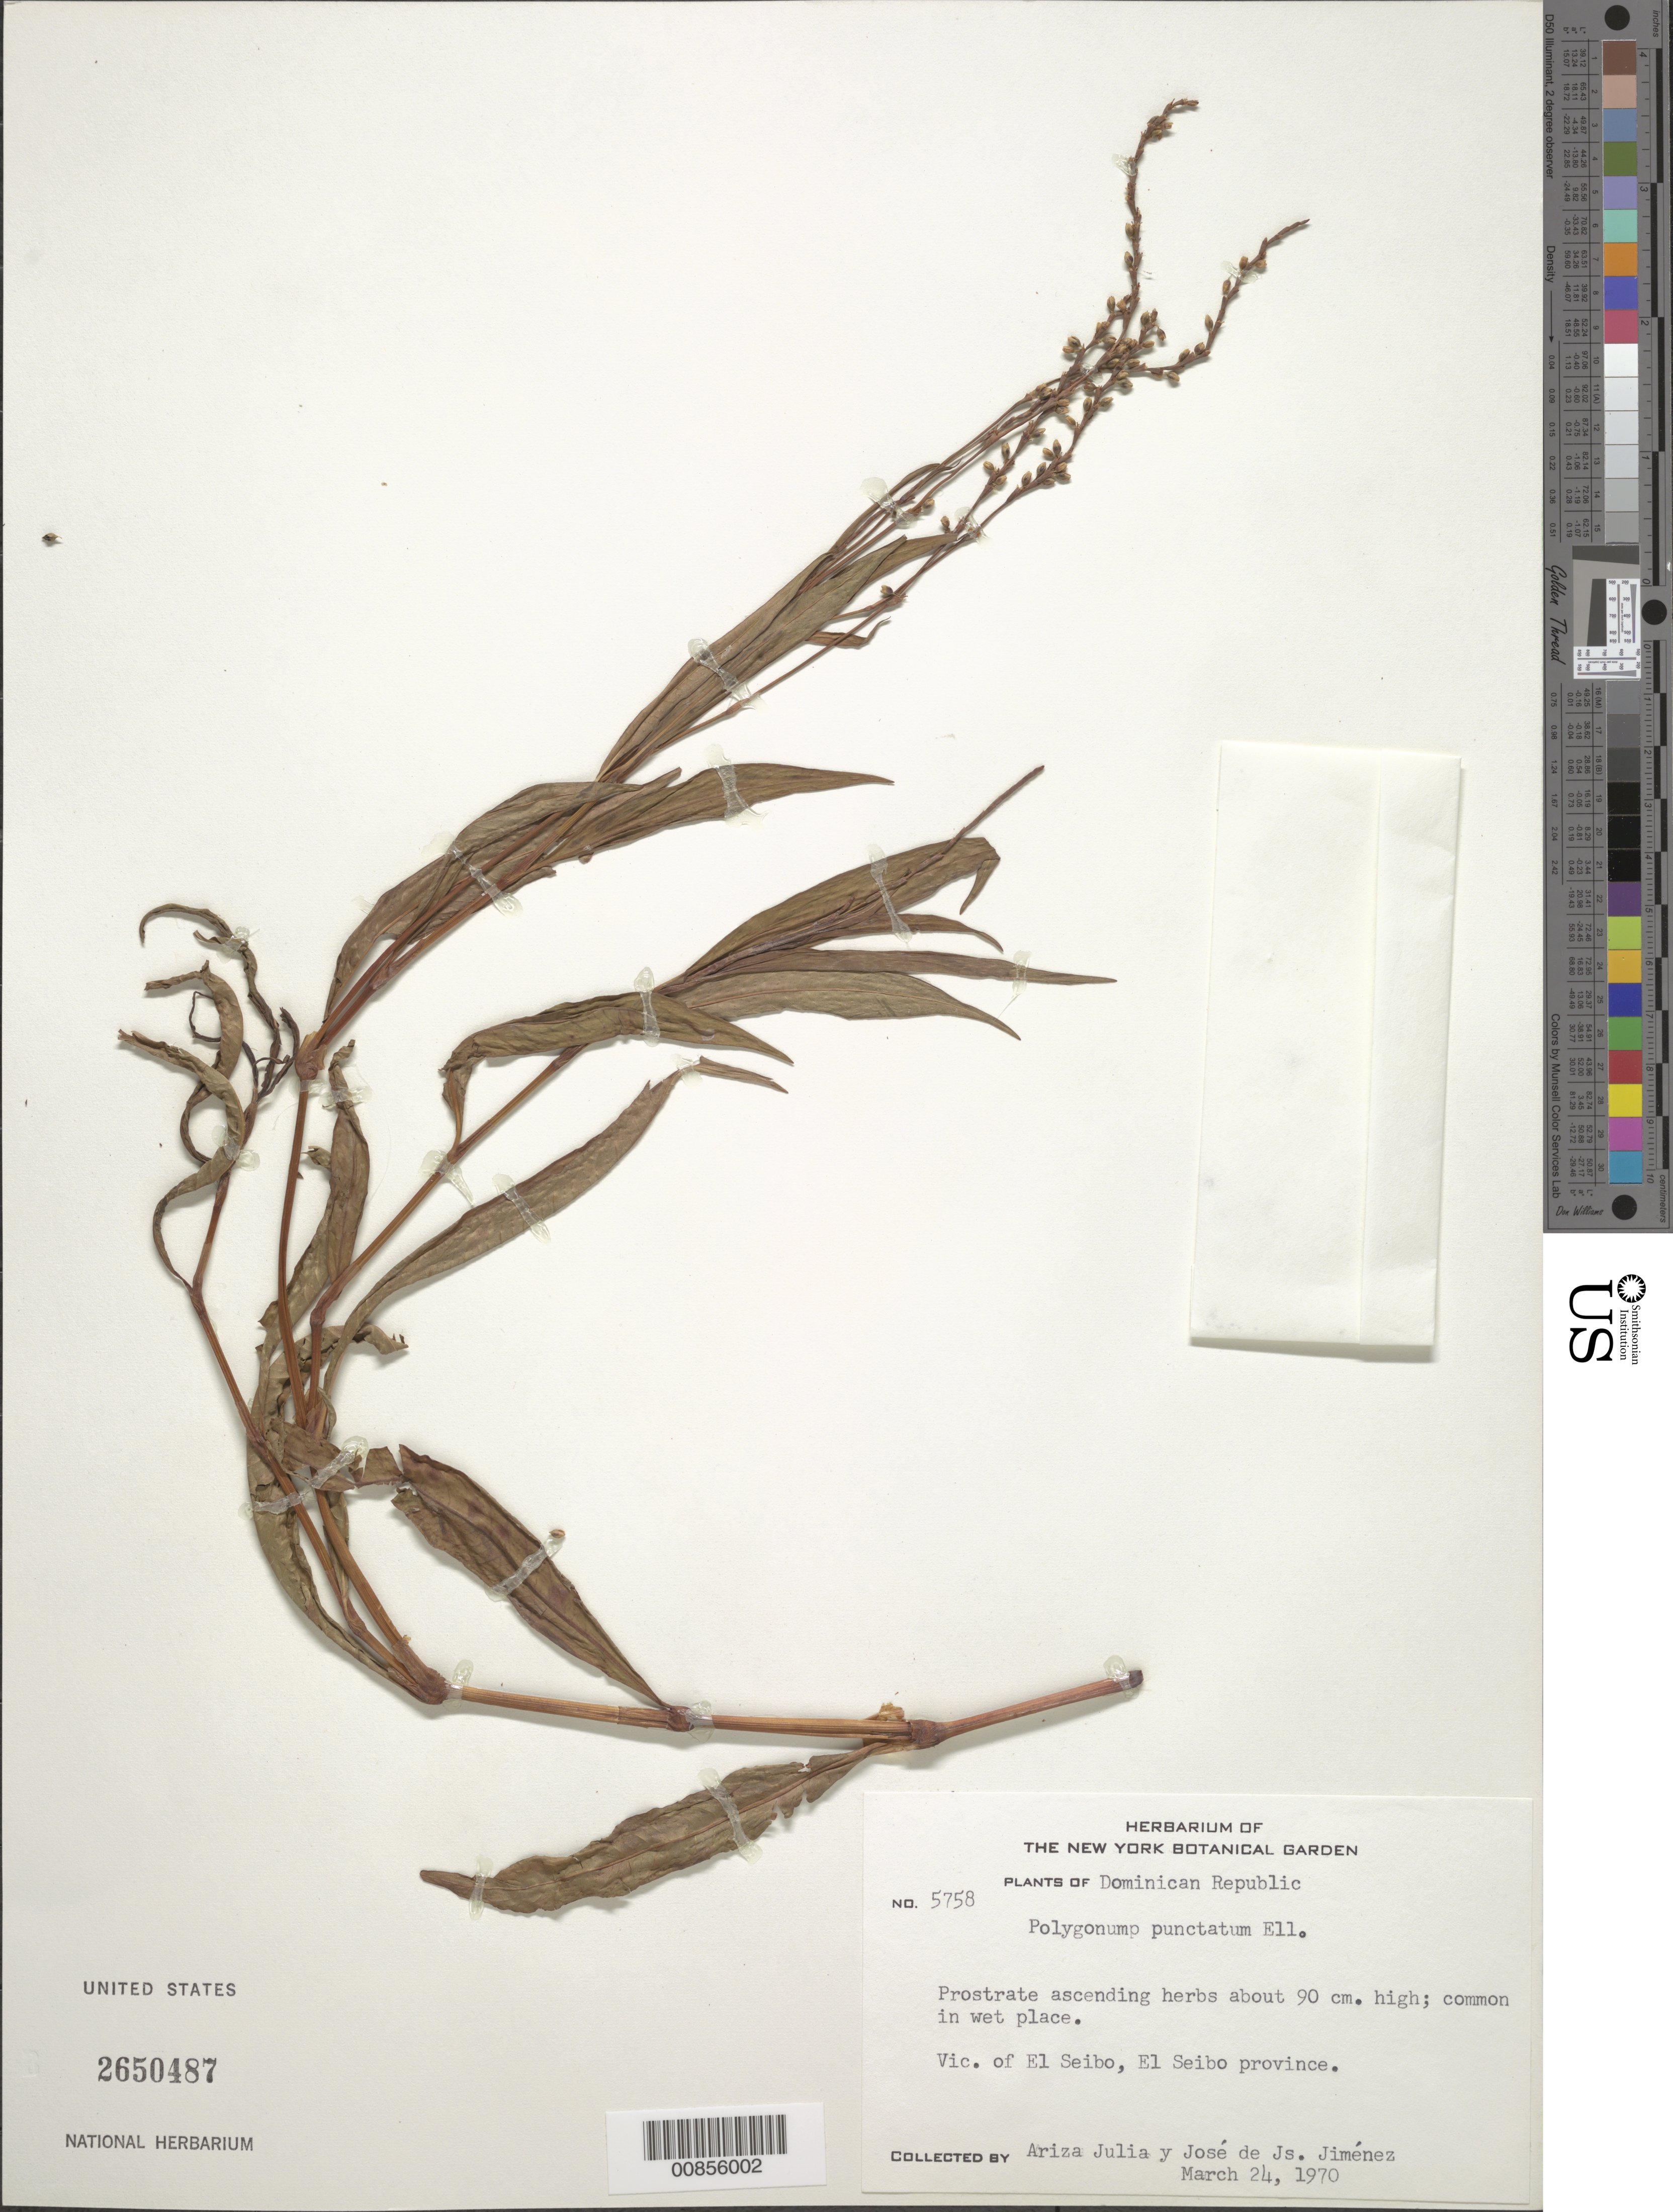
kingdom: Plantae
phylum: Tracheophyta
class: Magnoliopsida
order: Caryophyllales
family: Polygonaceae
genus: Polygonum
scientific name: Polygonum punctatum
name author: Elliott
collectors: L. Ariza-Julia & J. J. Jiménez Almonte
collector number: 5758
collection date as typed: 24 Mar 1970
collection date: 1970-03-24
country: Dominican Republic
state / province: El Seibo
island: Hispaniola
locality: Vicinity of El Seibo.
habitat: Common in wet place.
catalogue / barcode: US 2650487